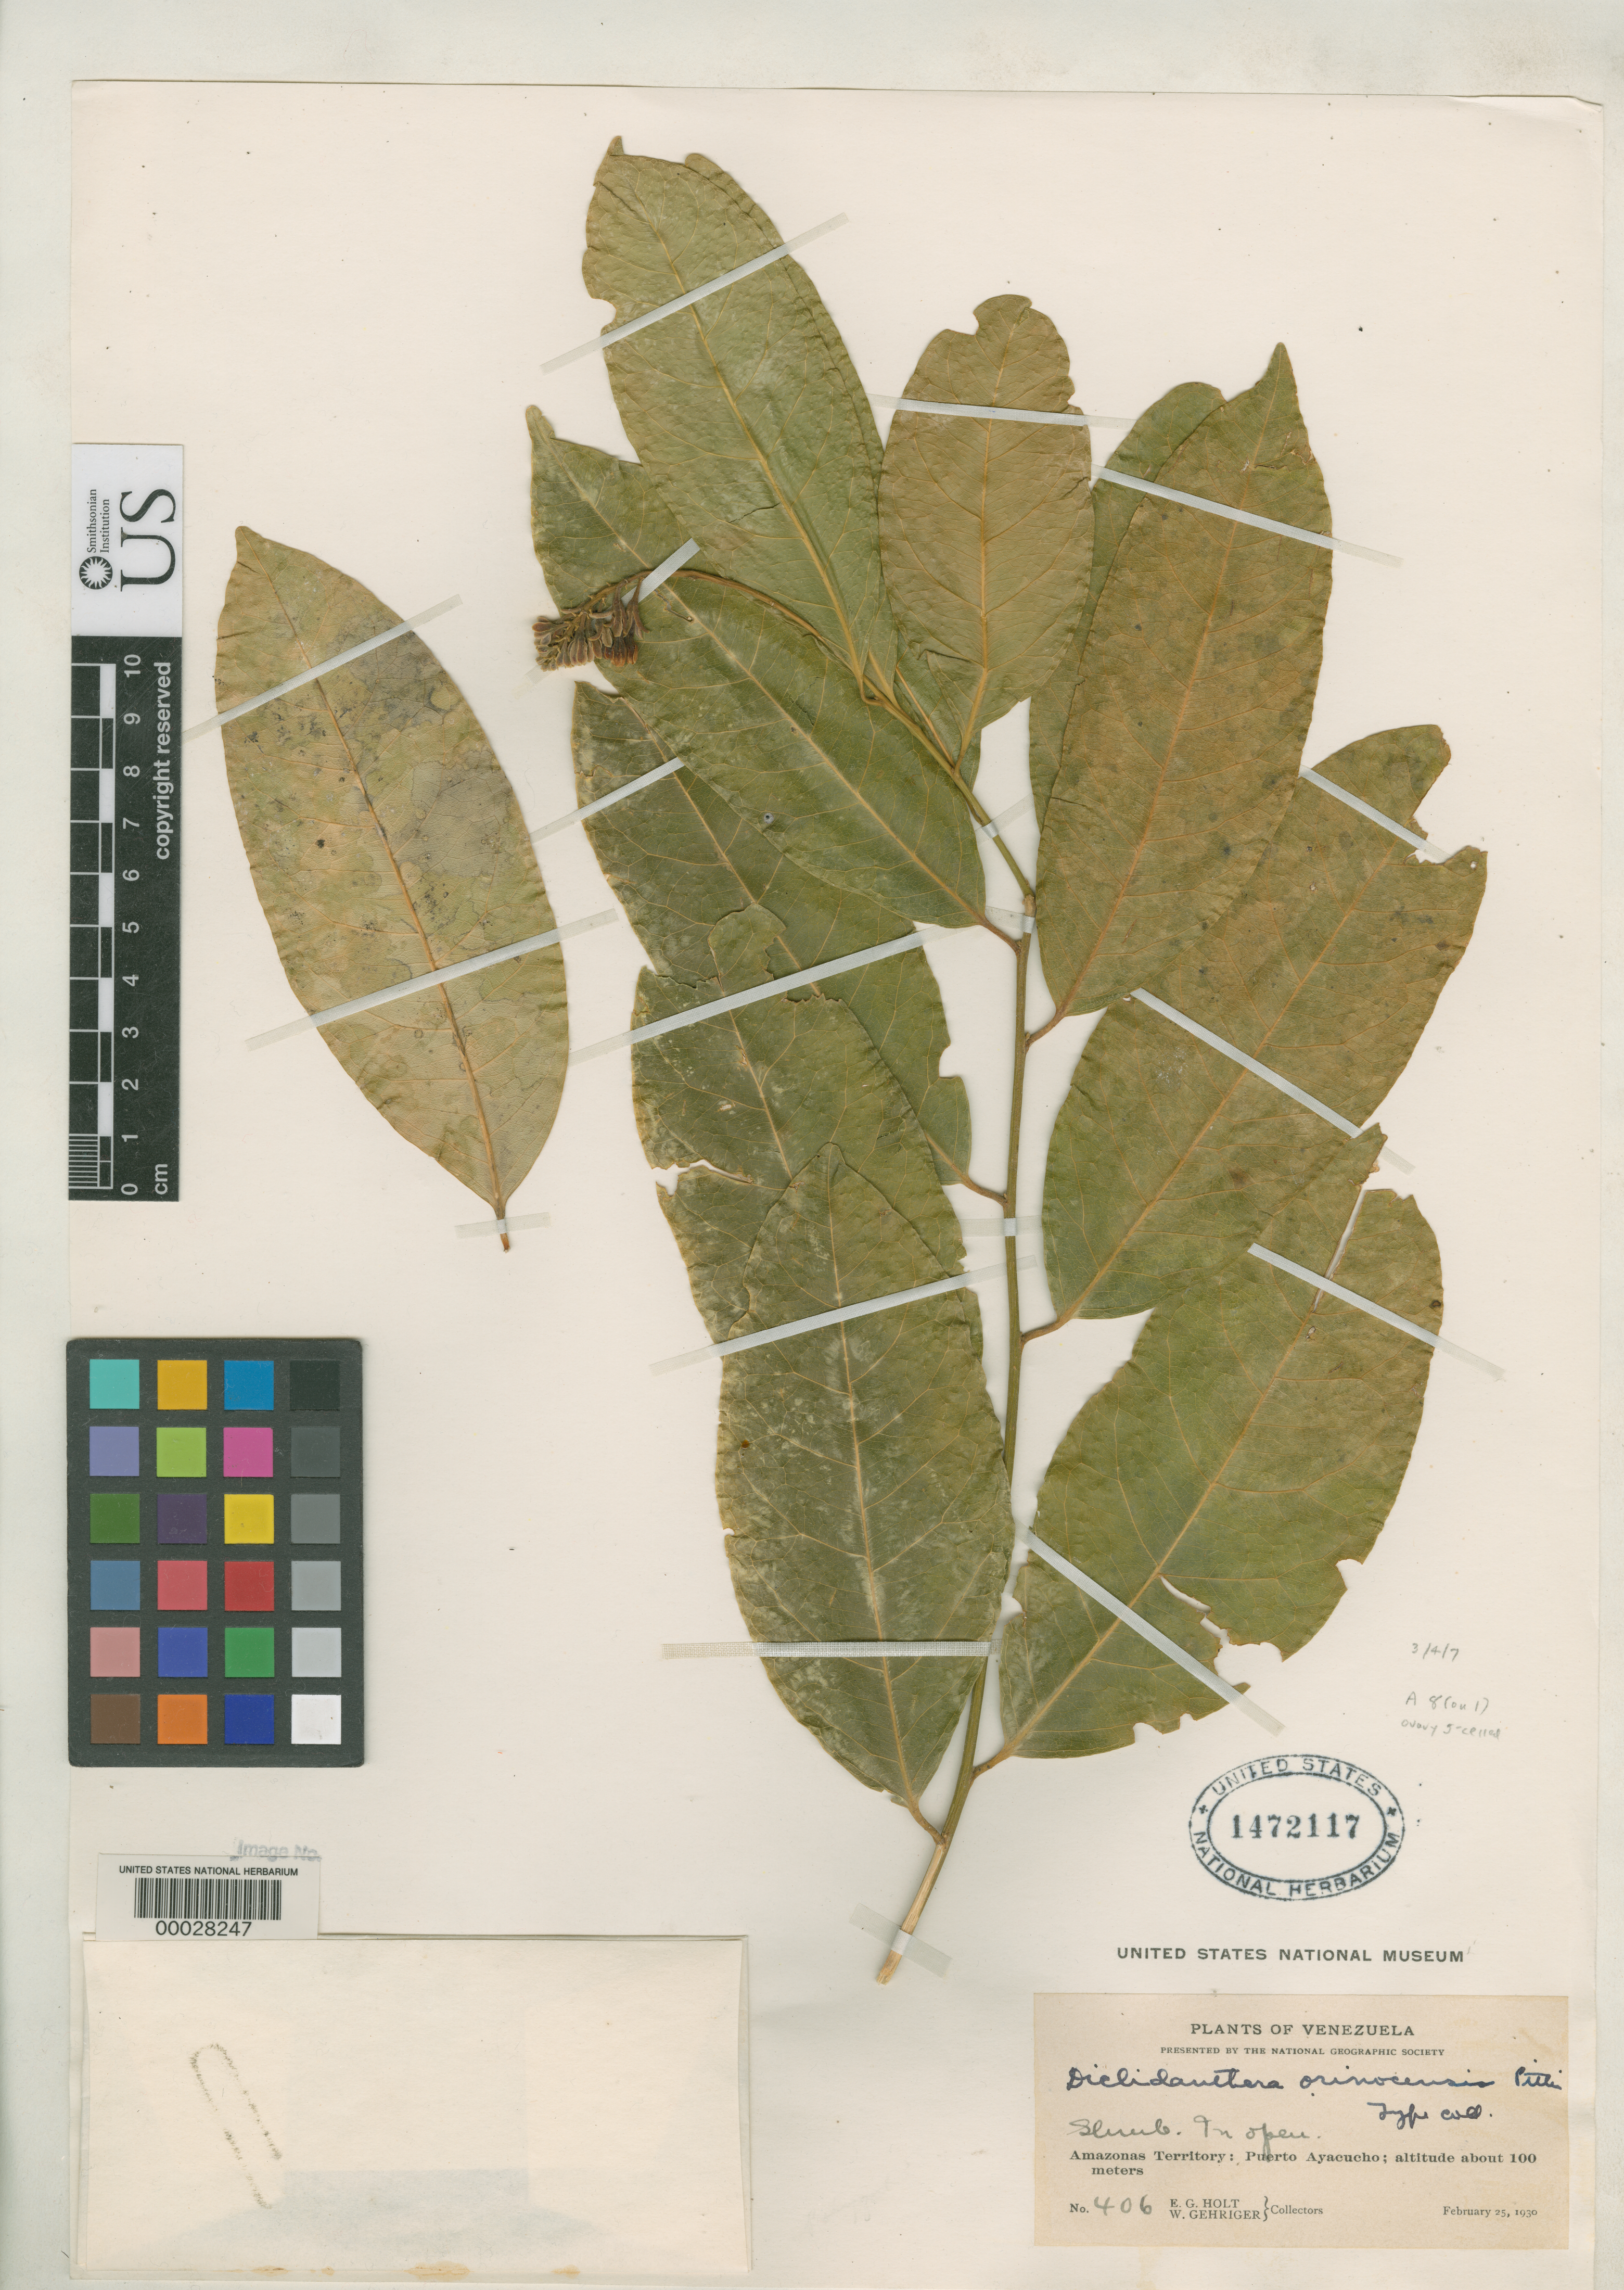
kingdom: Plantae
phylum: Tracheophyta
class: Magnoliopsida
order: Fabales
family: Polygalaceae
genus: Diclidanthera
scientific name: Diclidanthera orinocensis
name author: Pittier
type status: Type Collection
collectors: E. Holt & W. Gehriger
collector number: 406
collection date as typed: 25 Feb 1930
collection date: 1930-02-25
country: Venezuela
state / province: Amazonas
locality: Puerto Ayacucho.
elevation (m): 100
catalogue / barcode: US 1117